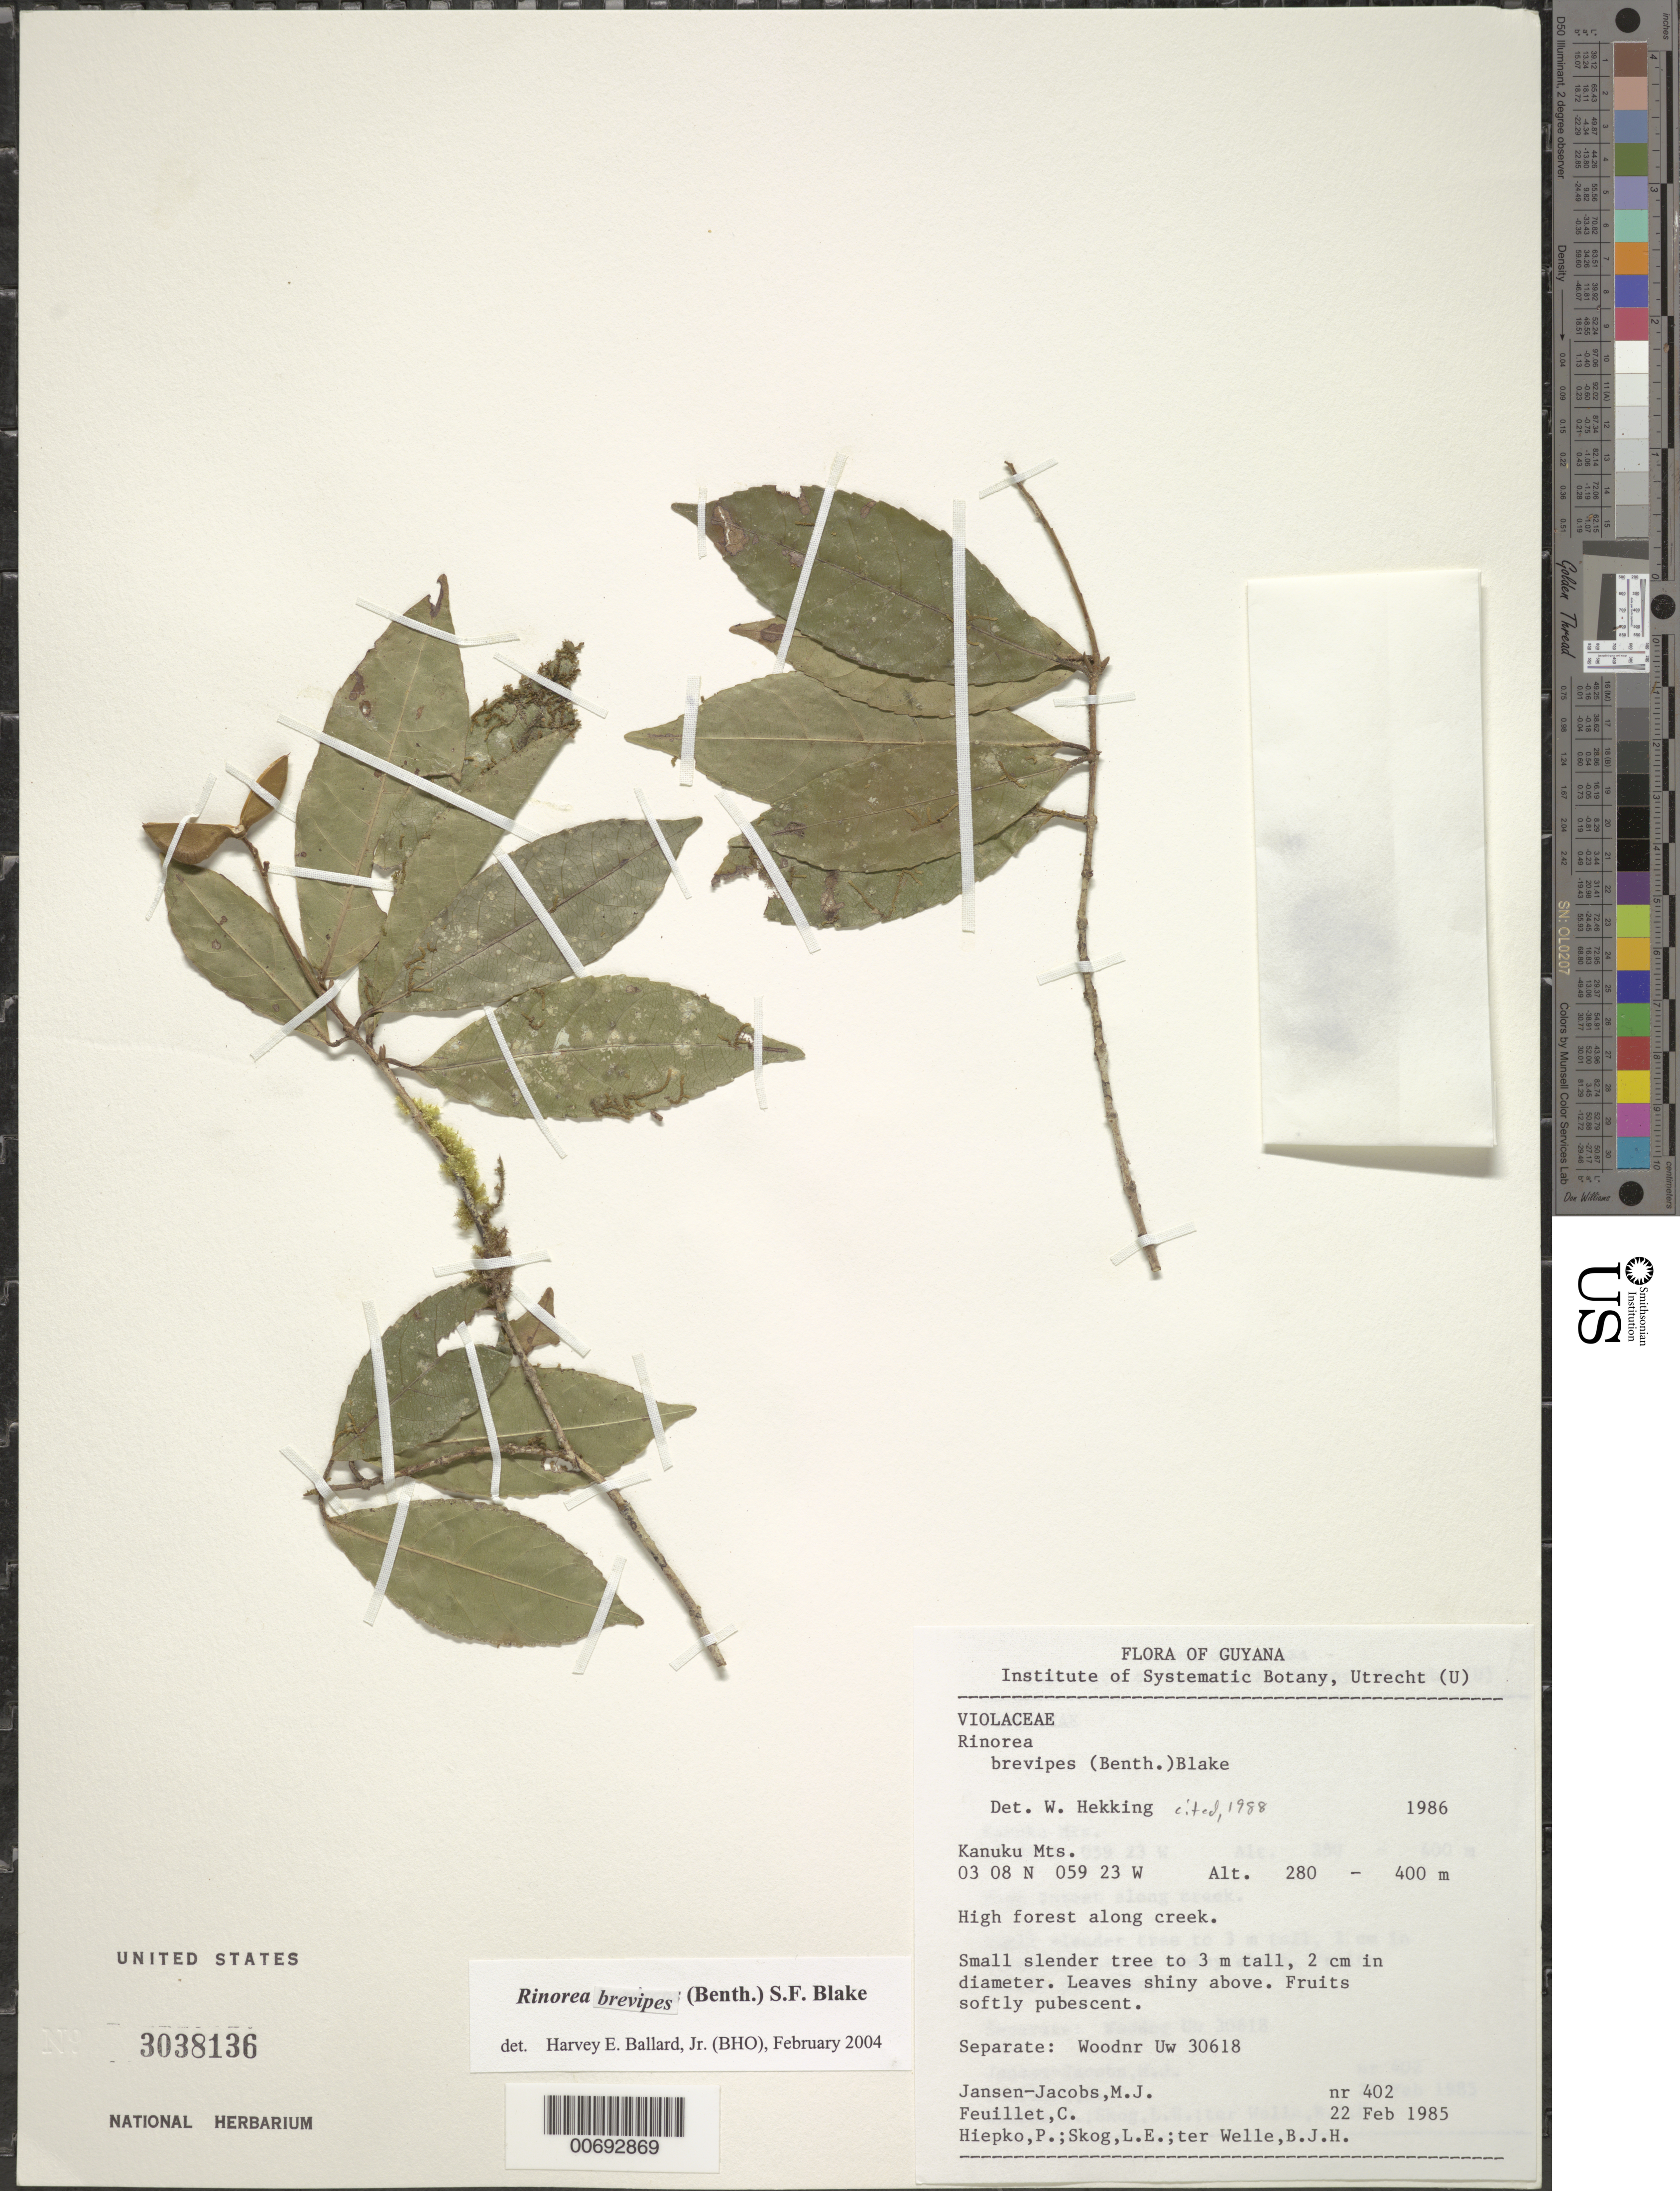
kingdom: Plantae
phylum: Tracheophyta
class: Magnoliopsida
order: Malpighiales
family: Violaceae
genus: Rinorea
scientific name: Rinorea brevipes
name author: (Benth.) S.F. Blake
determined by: Ballard, Harvey E.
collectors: M. J. Jansen-Jacobs, C. Feuillet, P. H. Hiepko, L. E. Skog & B. Welle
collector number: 402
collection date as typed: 22-Feb-85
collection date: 1985-02-22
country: Guyana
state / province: U. Takutu-U. Essequibo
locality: Kanuku Mts.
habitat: High forest along creek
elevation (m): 280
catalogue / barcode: US 3038136